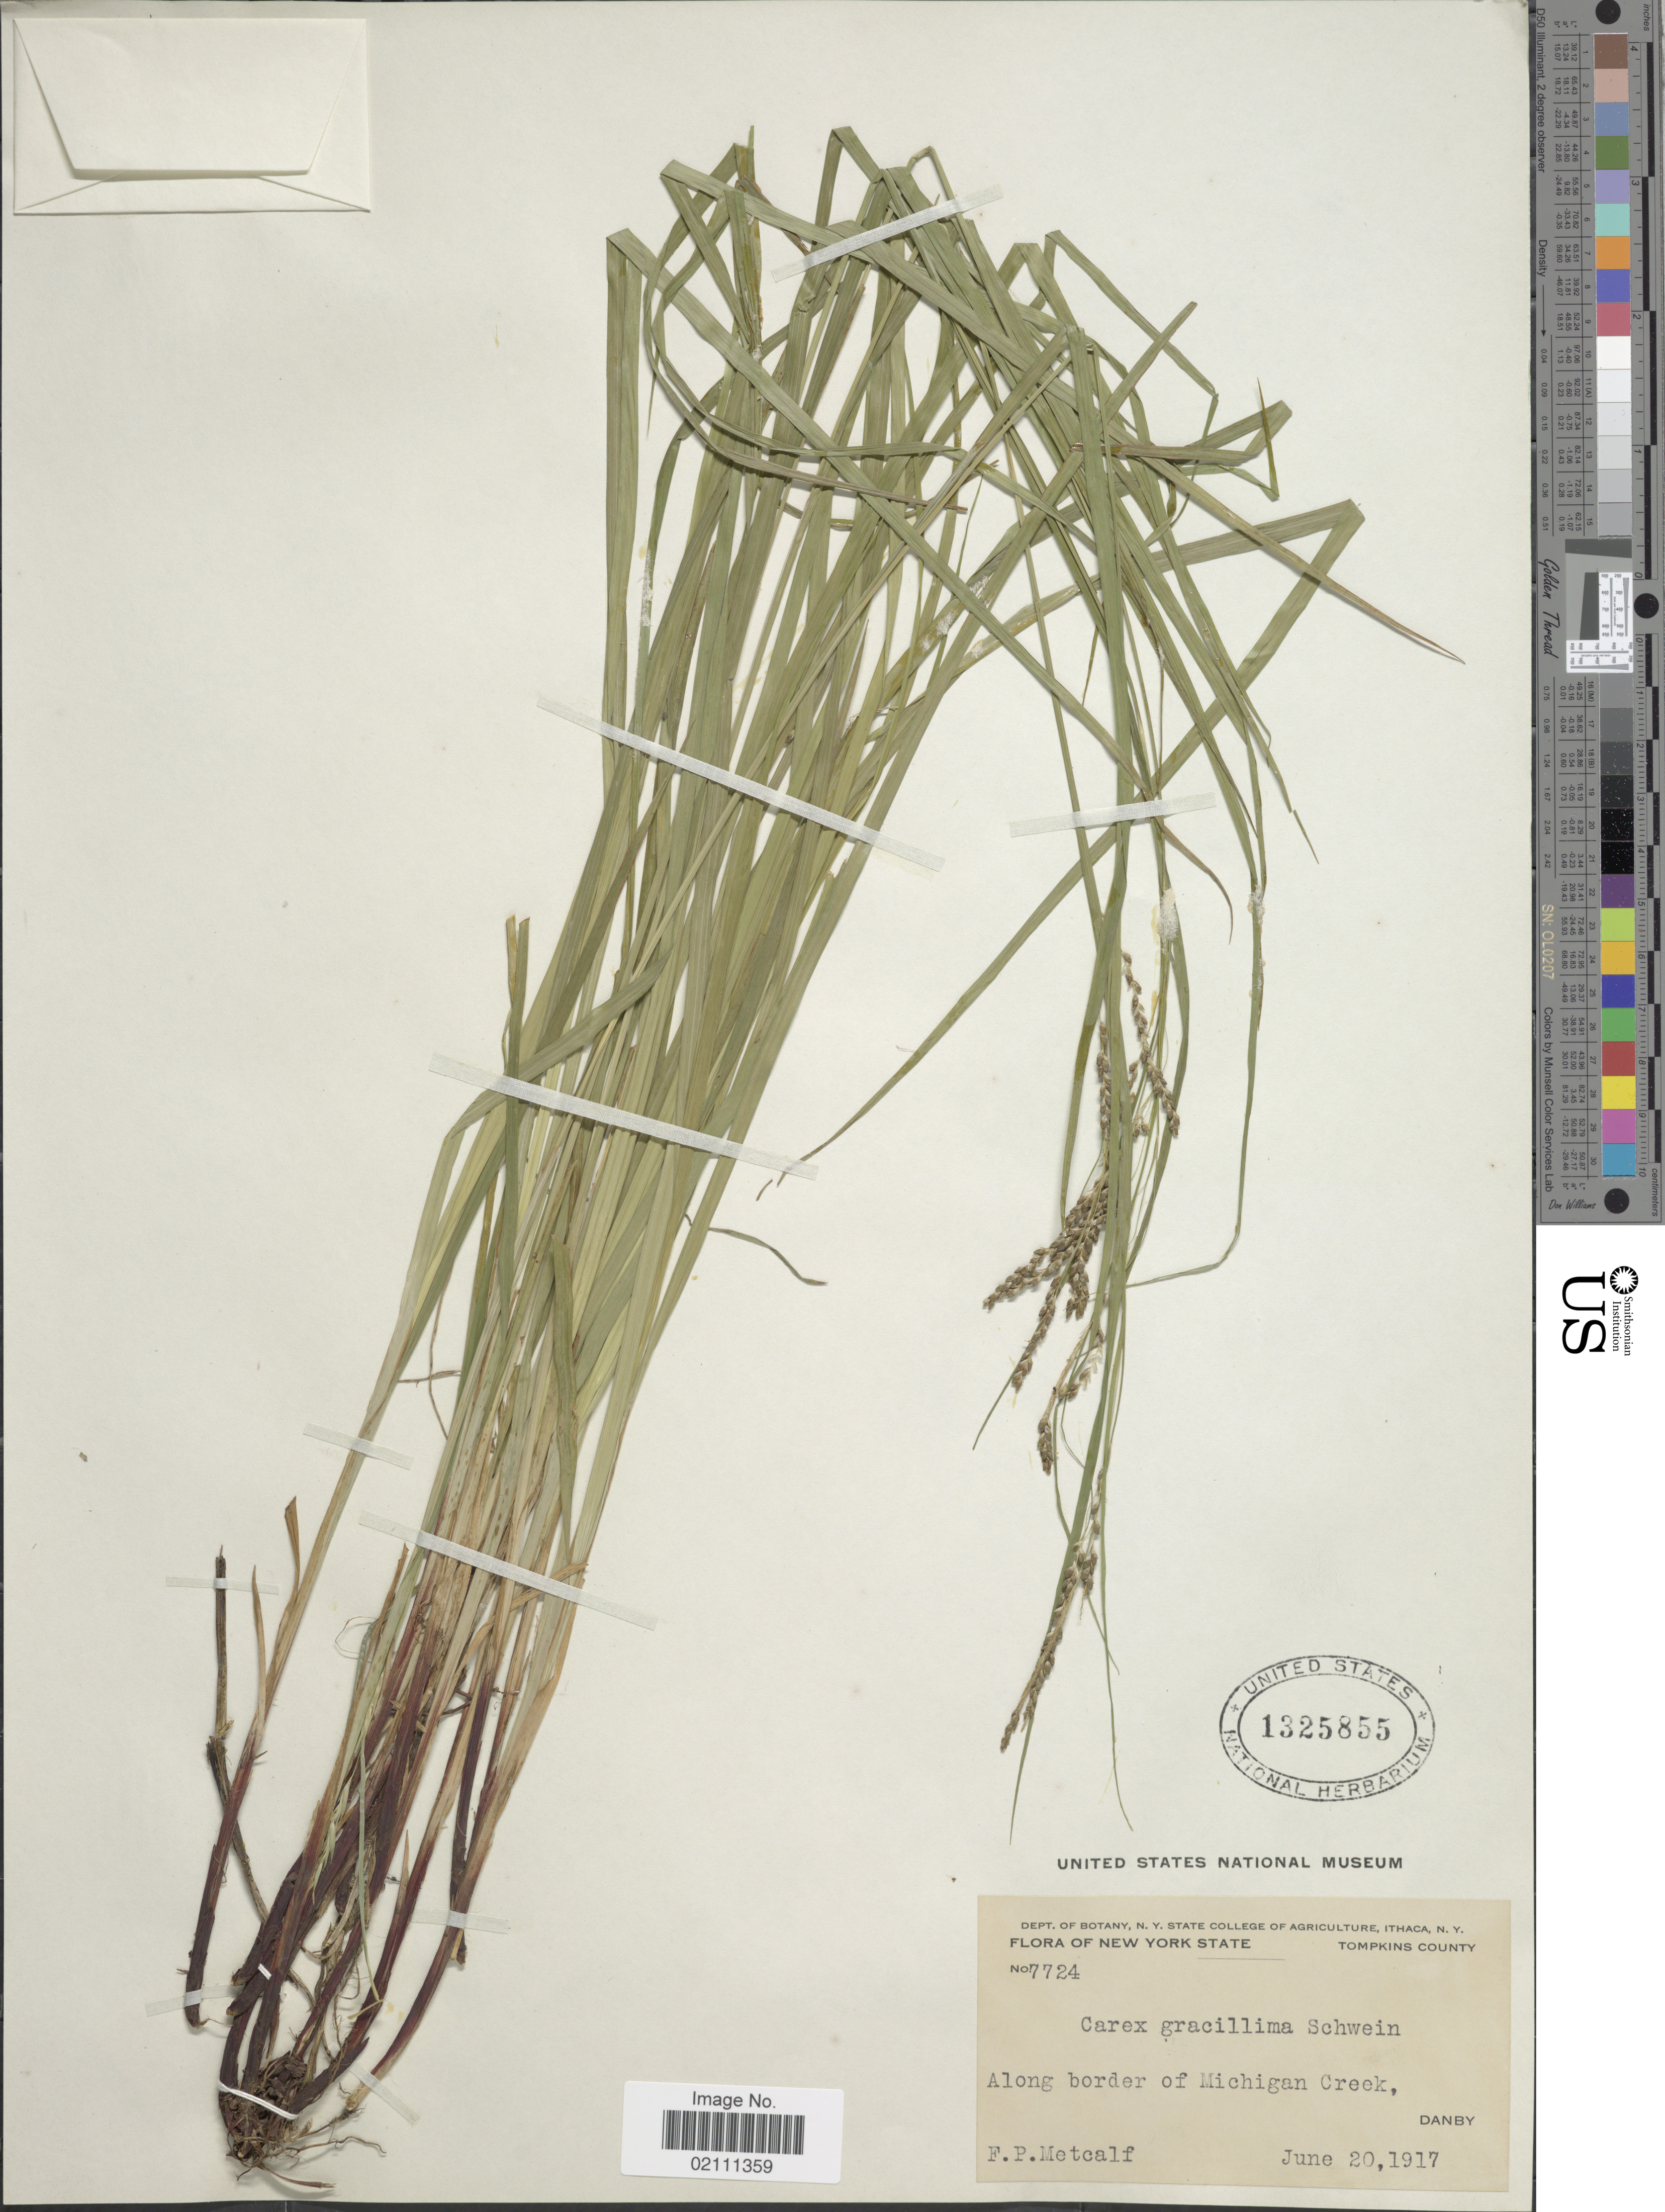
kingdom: Plantae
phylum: Tracheophyta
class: Liliopsida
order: Poales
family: Cyperaceae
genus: Carex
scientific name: Carex gracillima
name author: Schwein.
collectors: F. Metcalf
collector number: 7724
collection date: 1917-06-20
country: United States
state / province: New York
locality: Tompkins County, along border of Michigan Creek, Danby.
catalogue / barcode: US 1325855